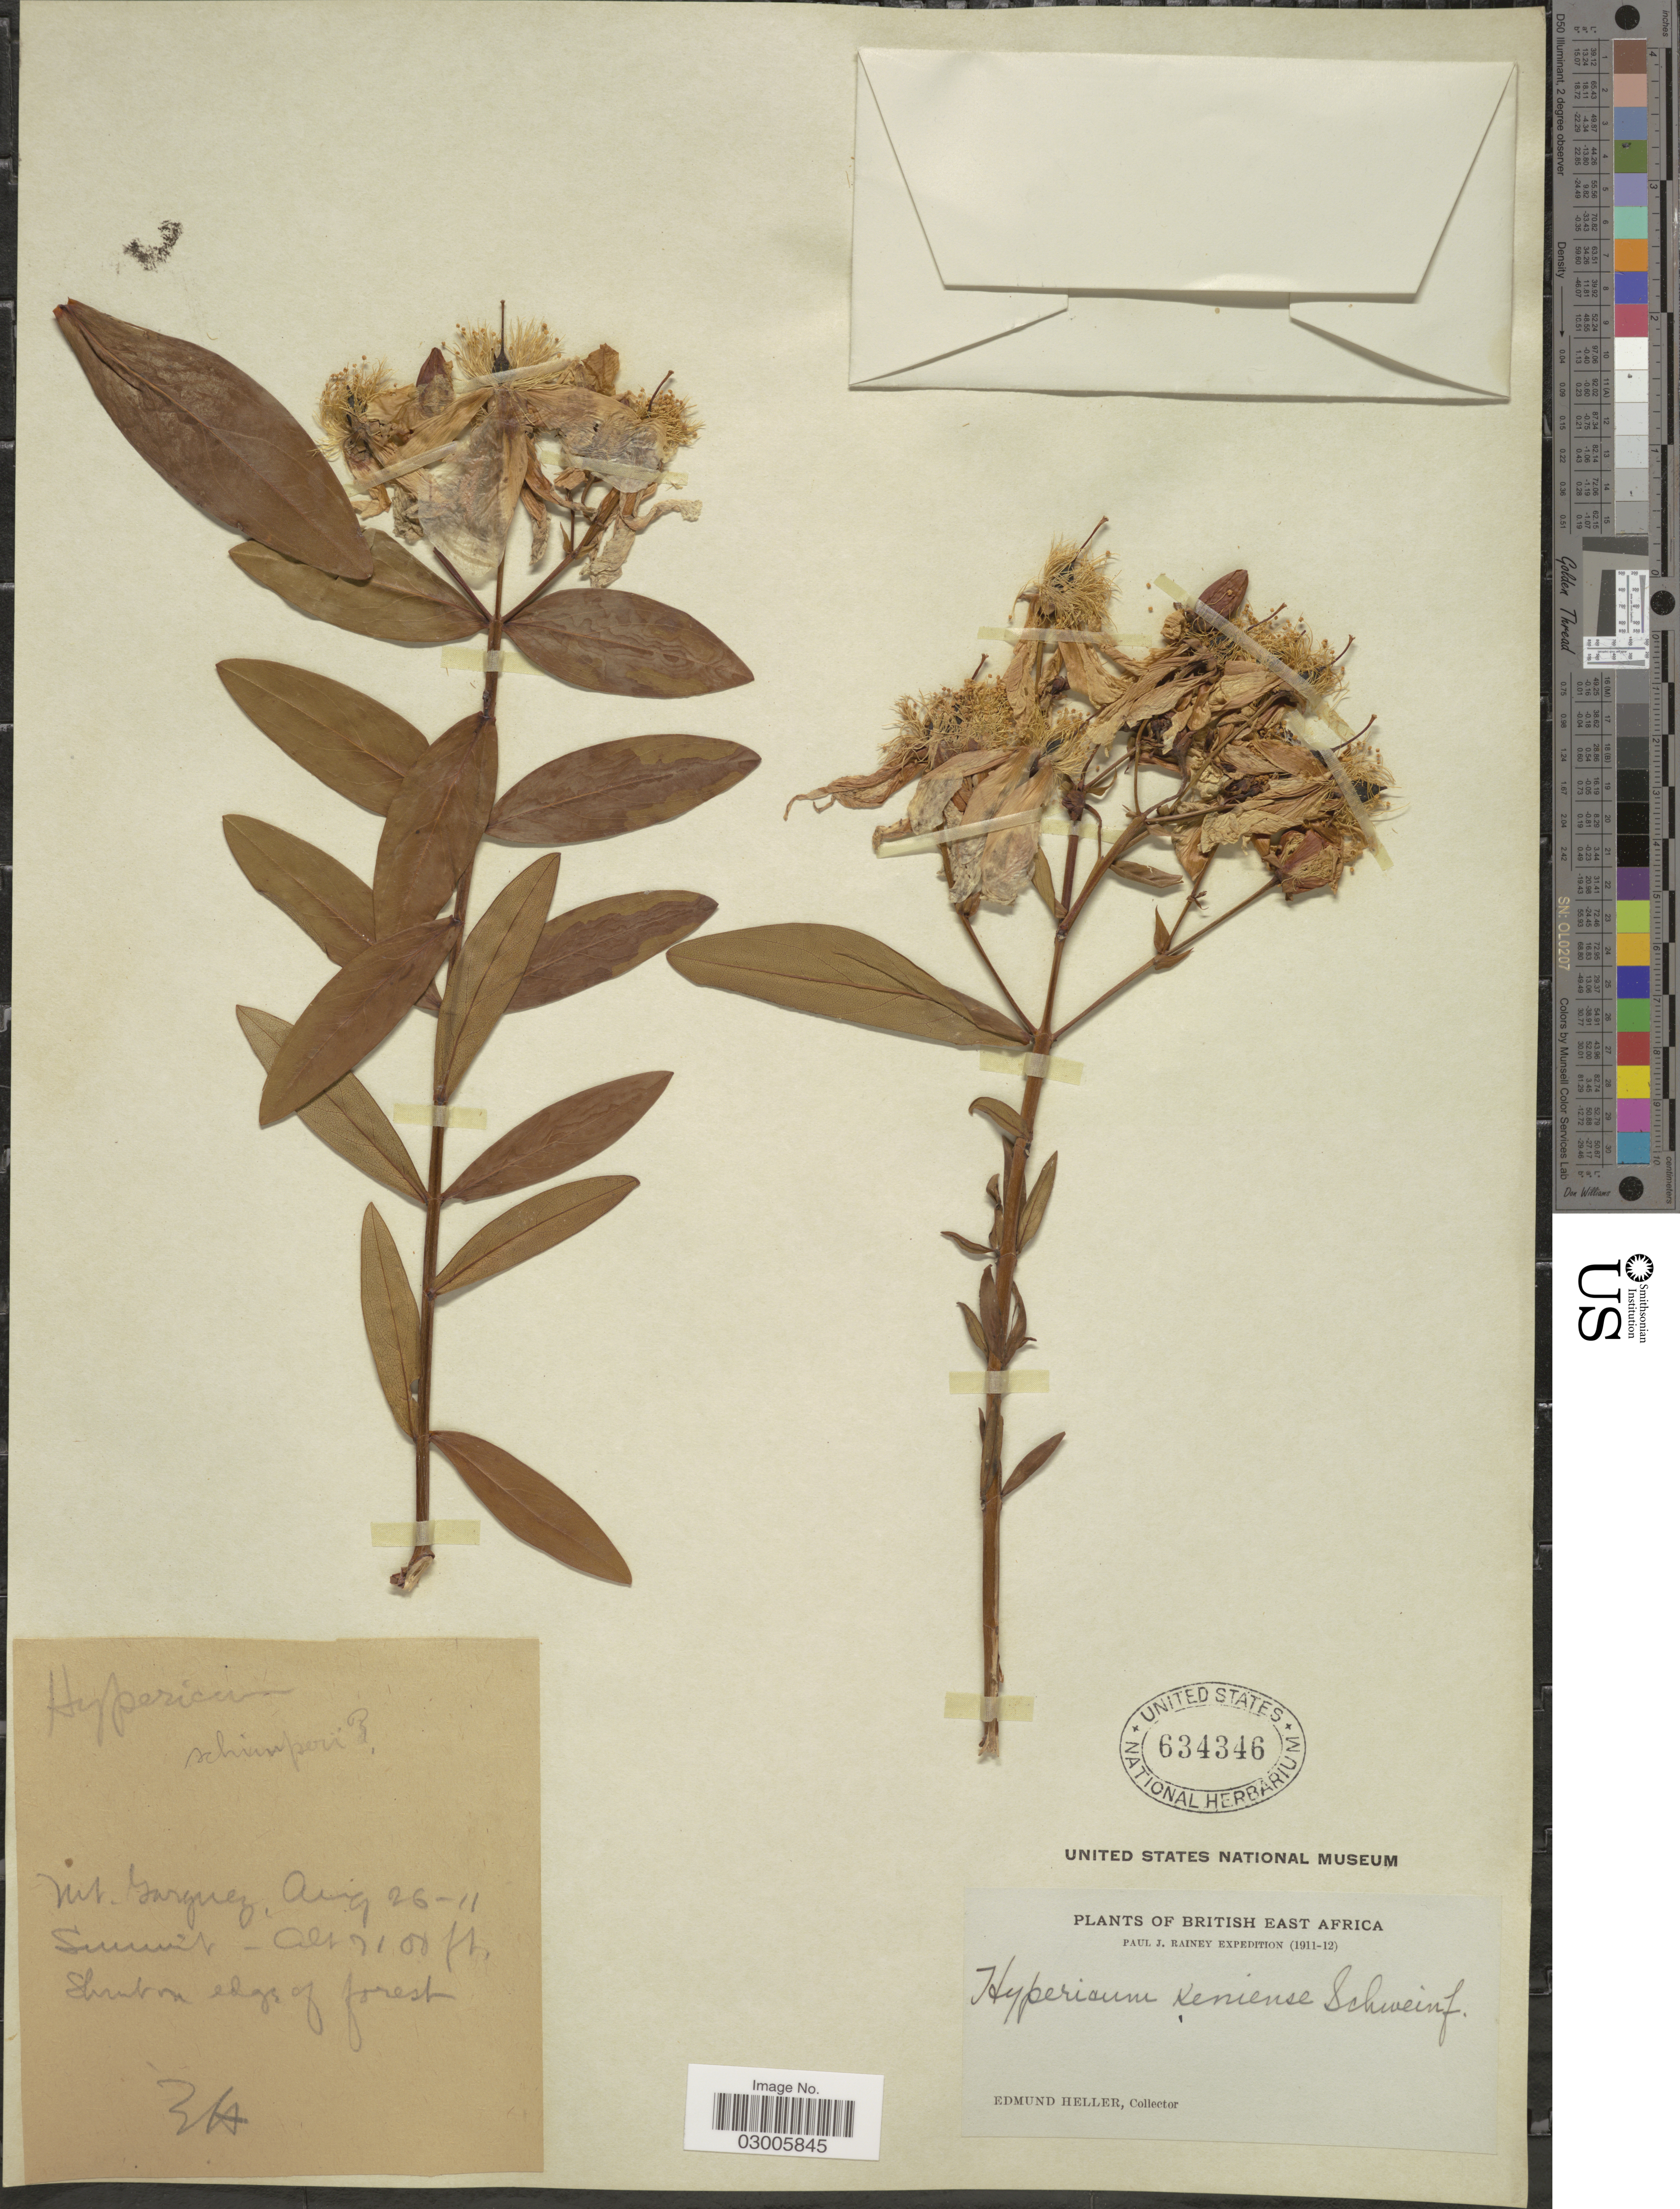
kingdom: Plantae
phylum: Tracheophyta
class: Magnoliopsida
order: Malpighiales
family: Hypericaceae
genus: Hypericum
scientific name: Hypericum roeperianum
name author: G.W. Schimp. ex A. Rich.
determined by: Strong, Mark T., (BOT), Smithsonian Institution - National Museum of Natural History (UNITED STATES)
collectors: E. Heller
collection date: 1911-08-26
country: Kenya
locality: British East Africa. Mt. Garguez, Summit.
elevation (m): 2164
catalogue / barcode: US 634346